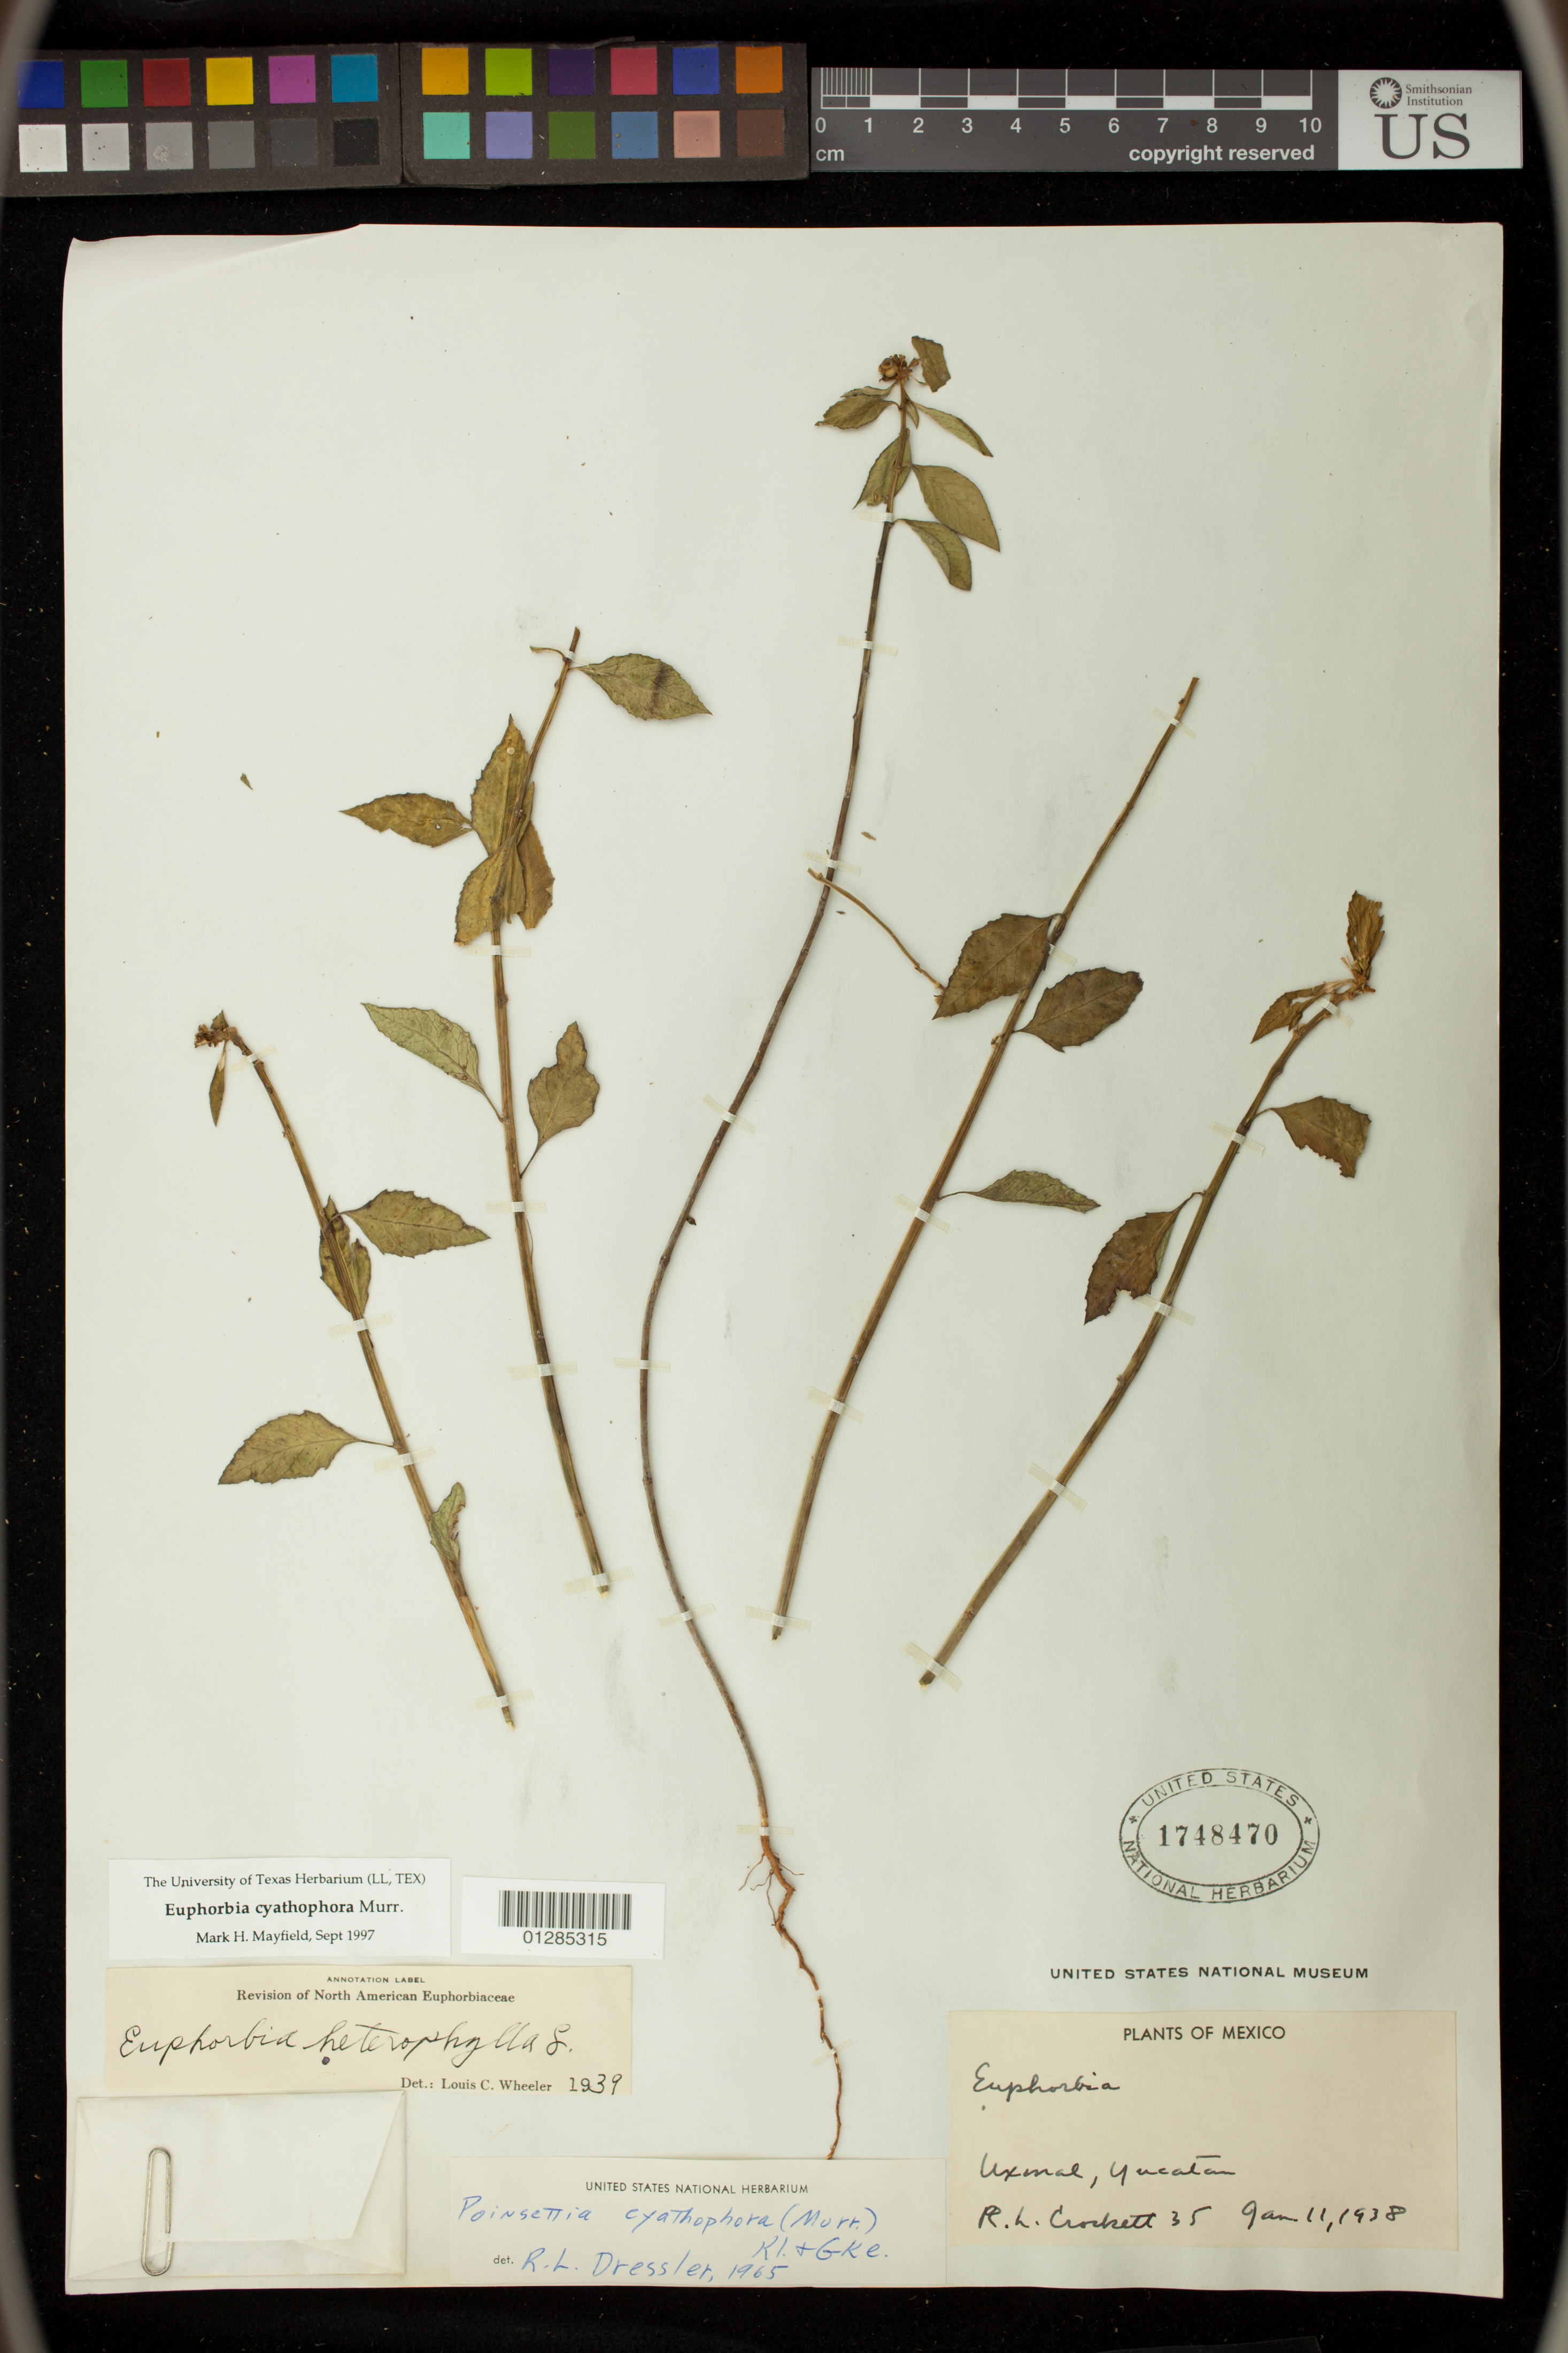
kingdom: Plantae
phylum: Tracheophyta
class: Magnoliopsida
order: Malpighiales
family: Euphorbiaceae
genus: Euphorbia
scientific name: Euphorbia heterophylla var. cyathophora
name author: (Murr.) Griseb.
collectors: R. Crockett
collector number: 35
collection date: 1938-01-11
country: Mexico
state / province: Yucatan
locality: Uxmal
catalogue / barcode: US 1748470